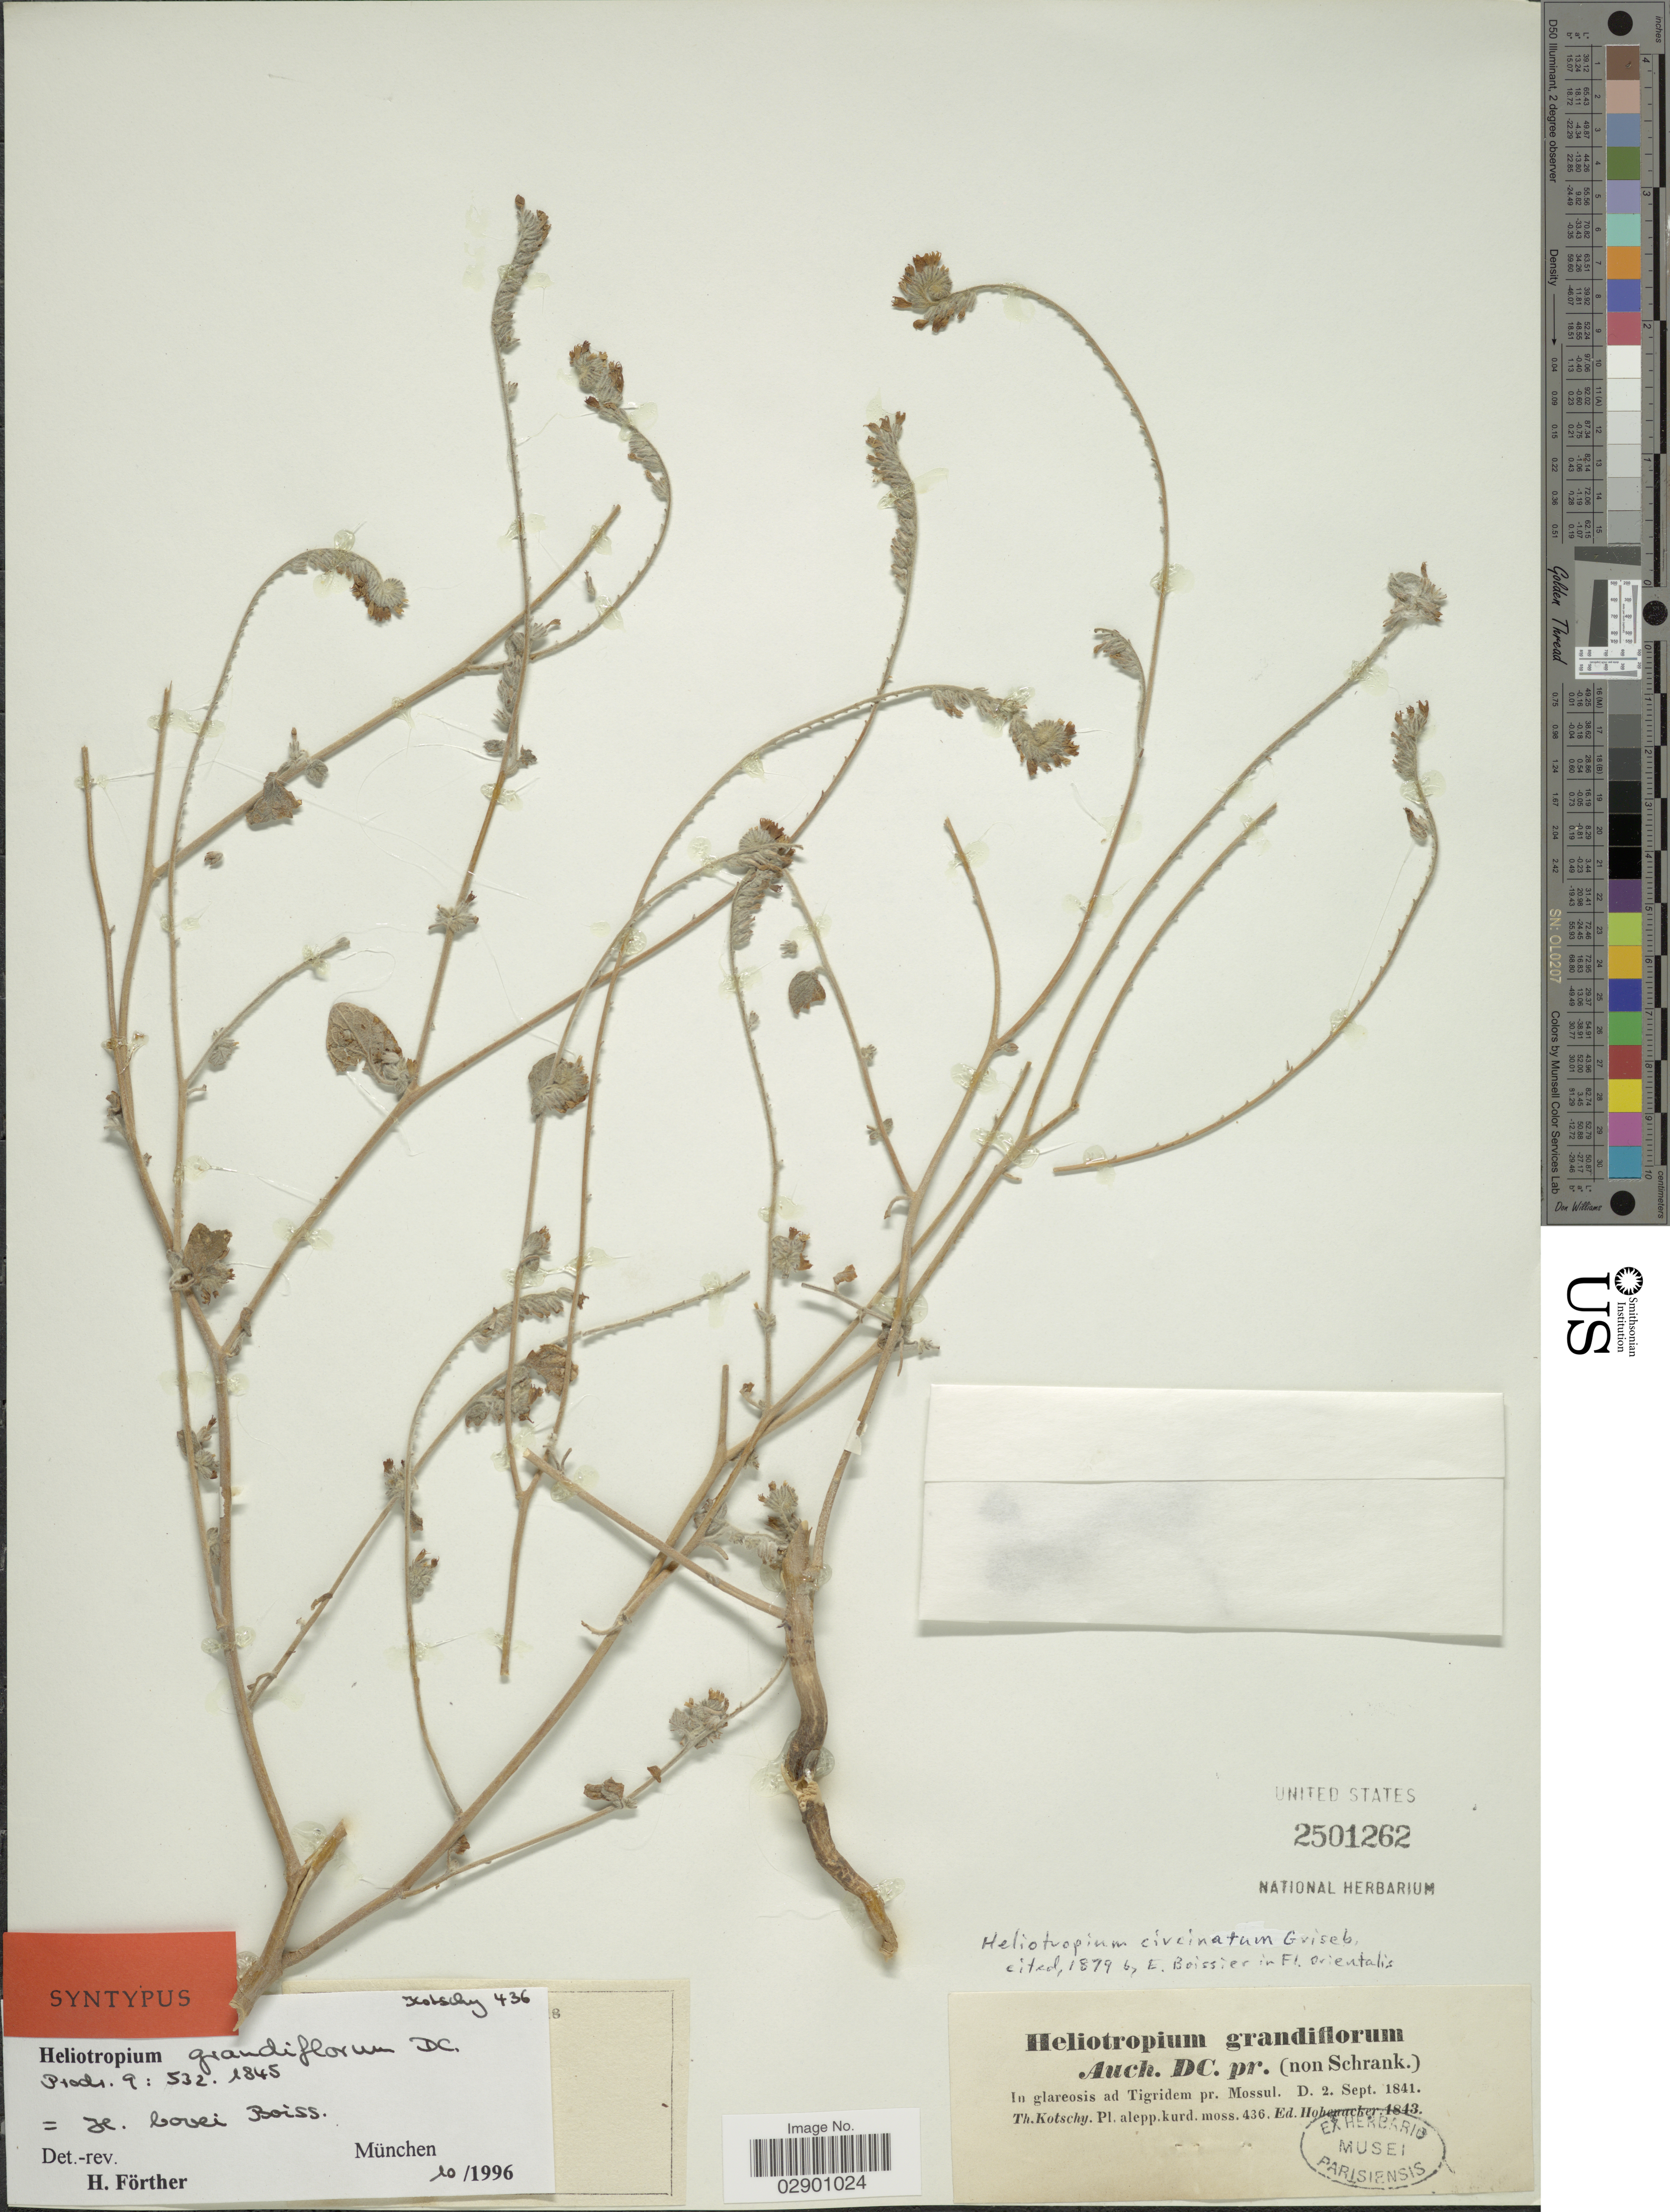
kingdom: Plantae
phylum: Tracheophyta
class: Magnoliopsida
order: Boraginales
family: Heliotropiaceae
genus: Heliotropium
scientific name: Heliotropium grandiflorum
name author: Aucher ex DC.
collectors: K. G. Kotschy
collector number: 436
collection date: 1841-09-02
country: Iraq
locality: In glareosis ad Tigridem pr. Mossul.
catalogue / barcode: US 2501262